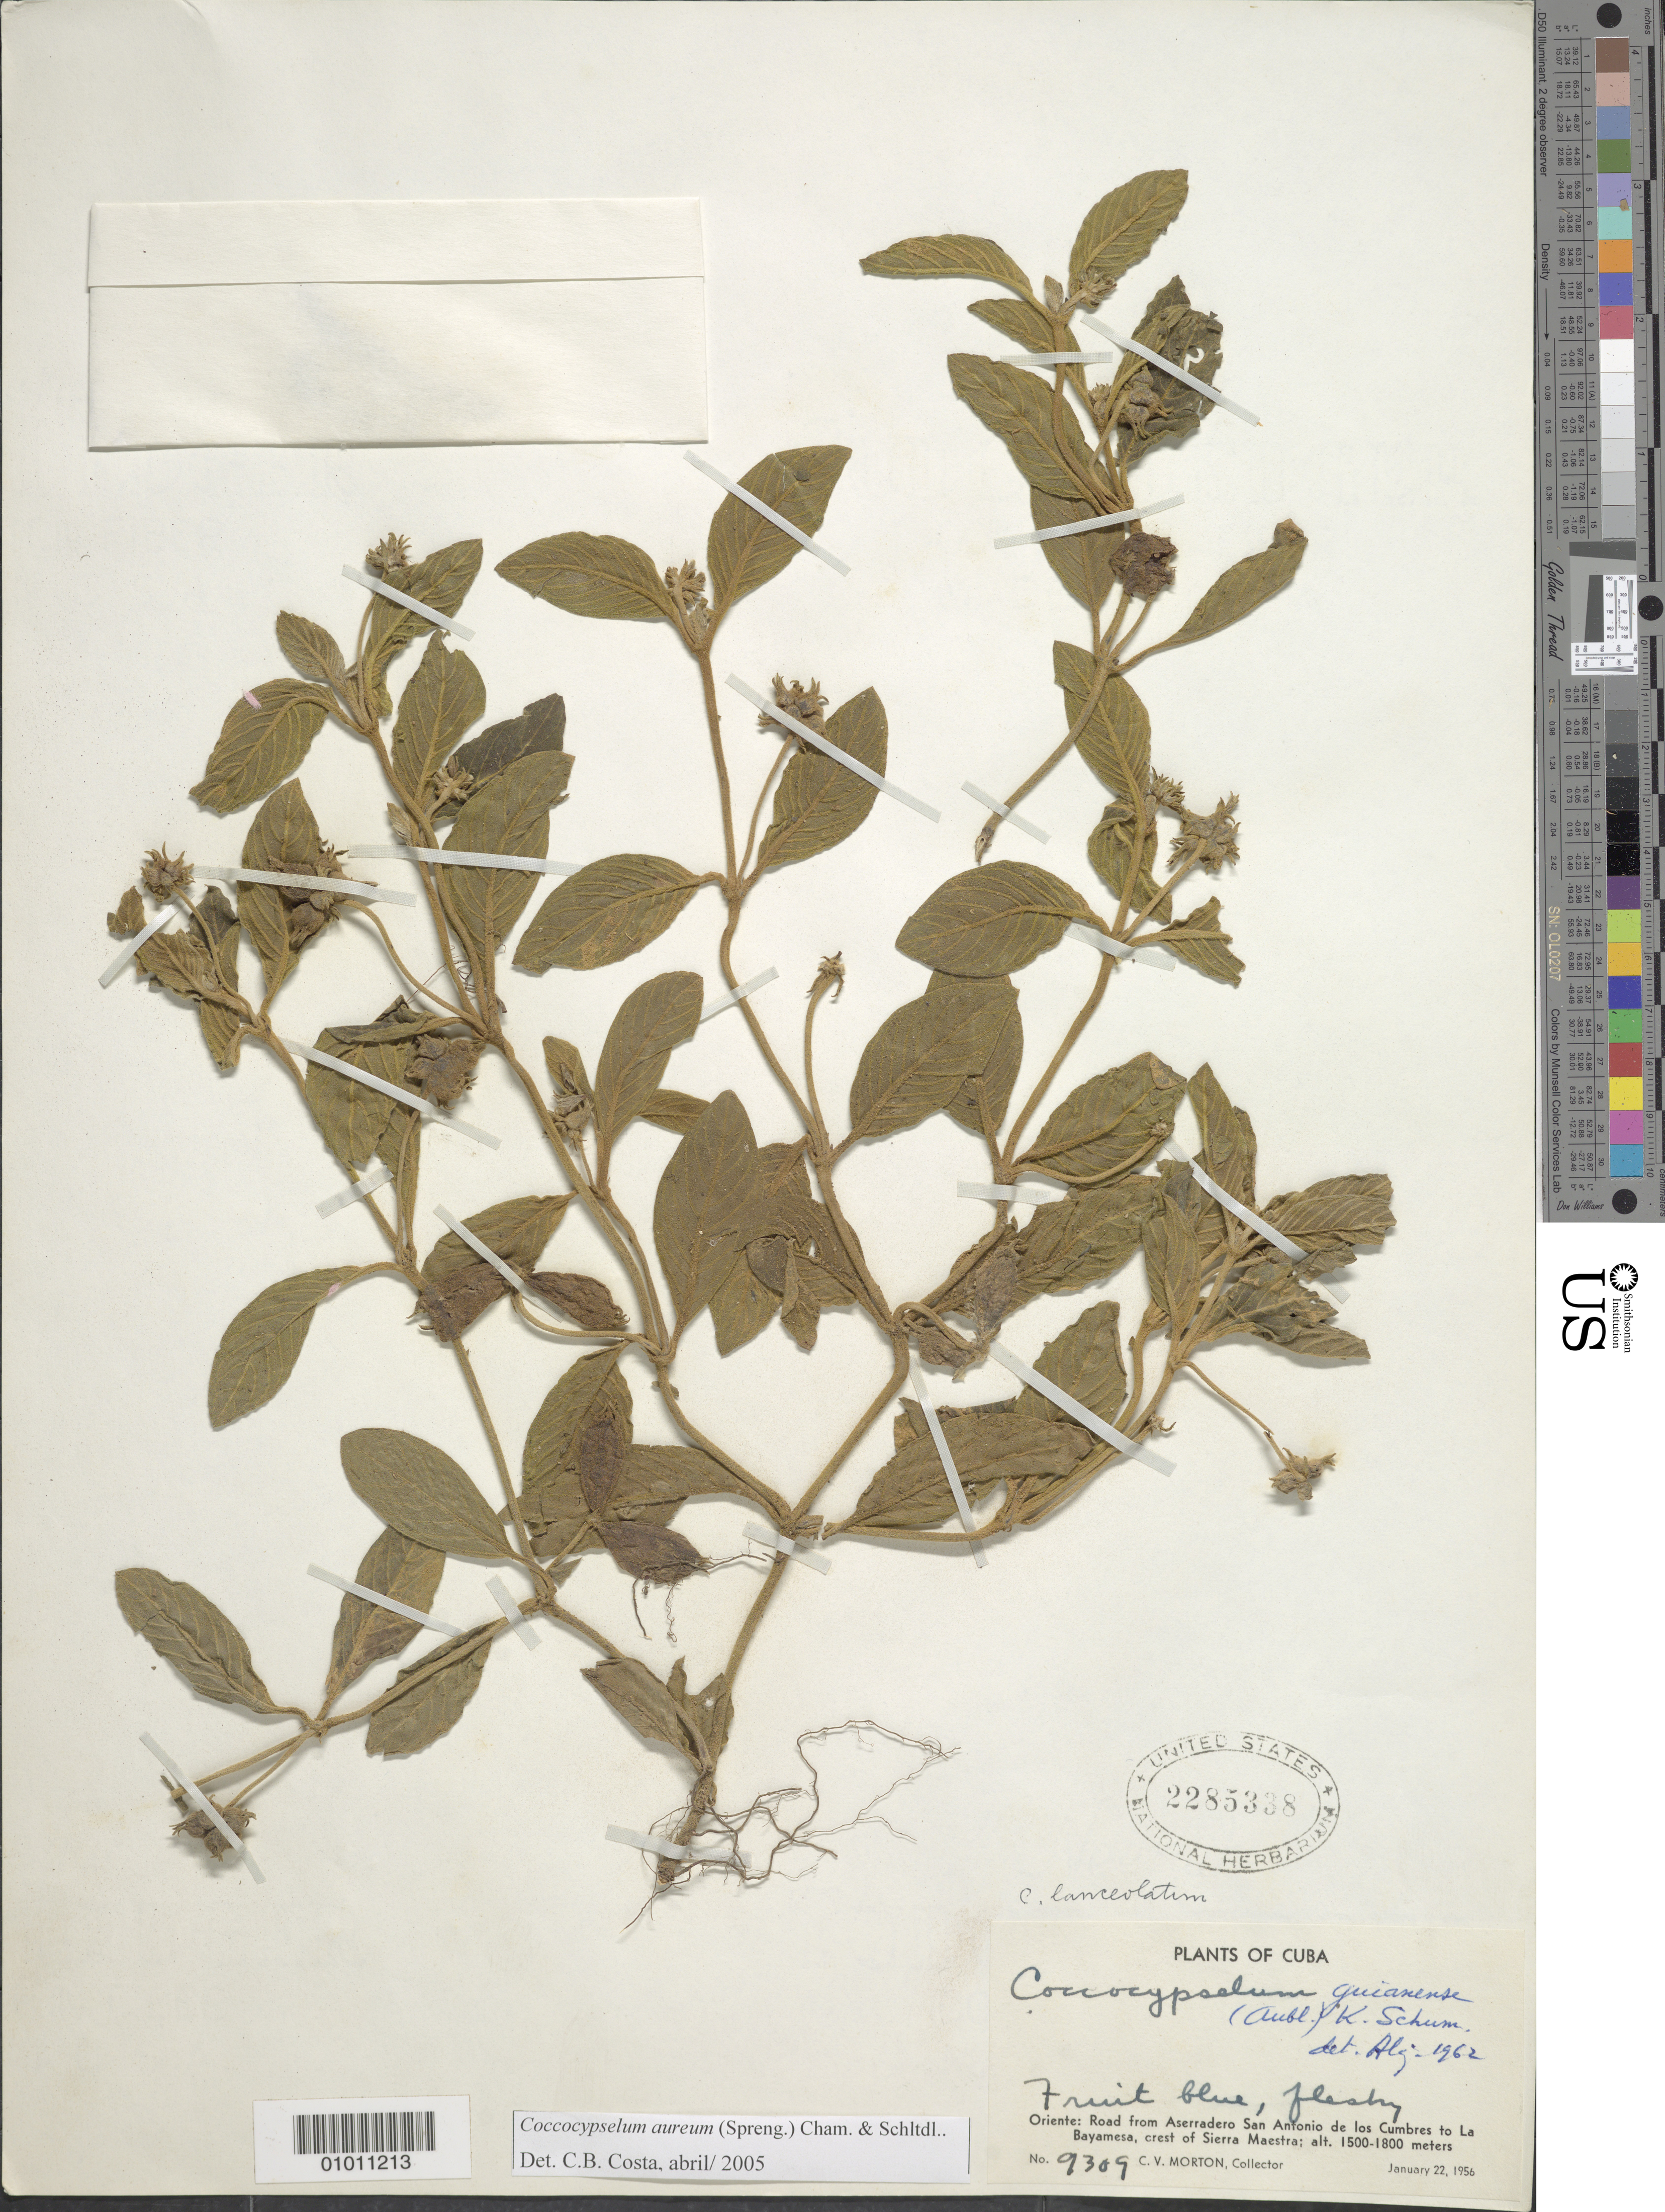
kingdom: Plantae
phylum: Tracheophyta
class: Magnoliopsida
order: Gentianales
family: Rubiaceae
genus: Coccocypselum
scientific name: Coccocypselum aureum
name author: (Spreng.) Cham. & Schltdl.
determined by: Costa, C. B.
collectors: C. V. Morton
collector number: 9309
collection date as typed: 22 Jan 1956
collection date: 1956-01-22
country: Cuba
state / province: Oriente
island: Cuba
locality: Road from Aserradero San Antonio de los Cumbres to La Bayamesa, crest of Sierra Maestra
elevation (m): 1500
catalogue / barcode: US 2285338